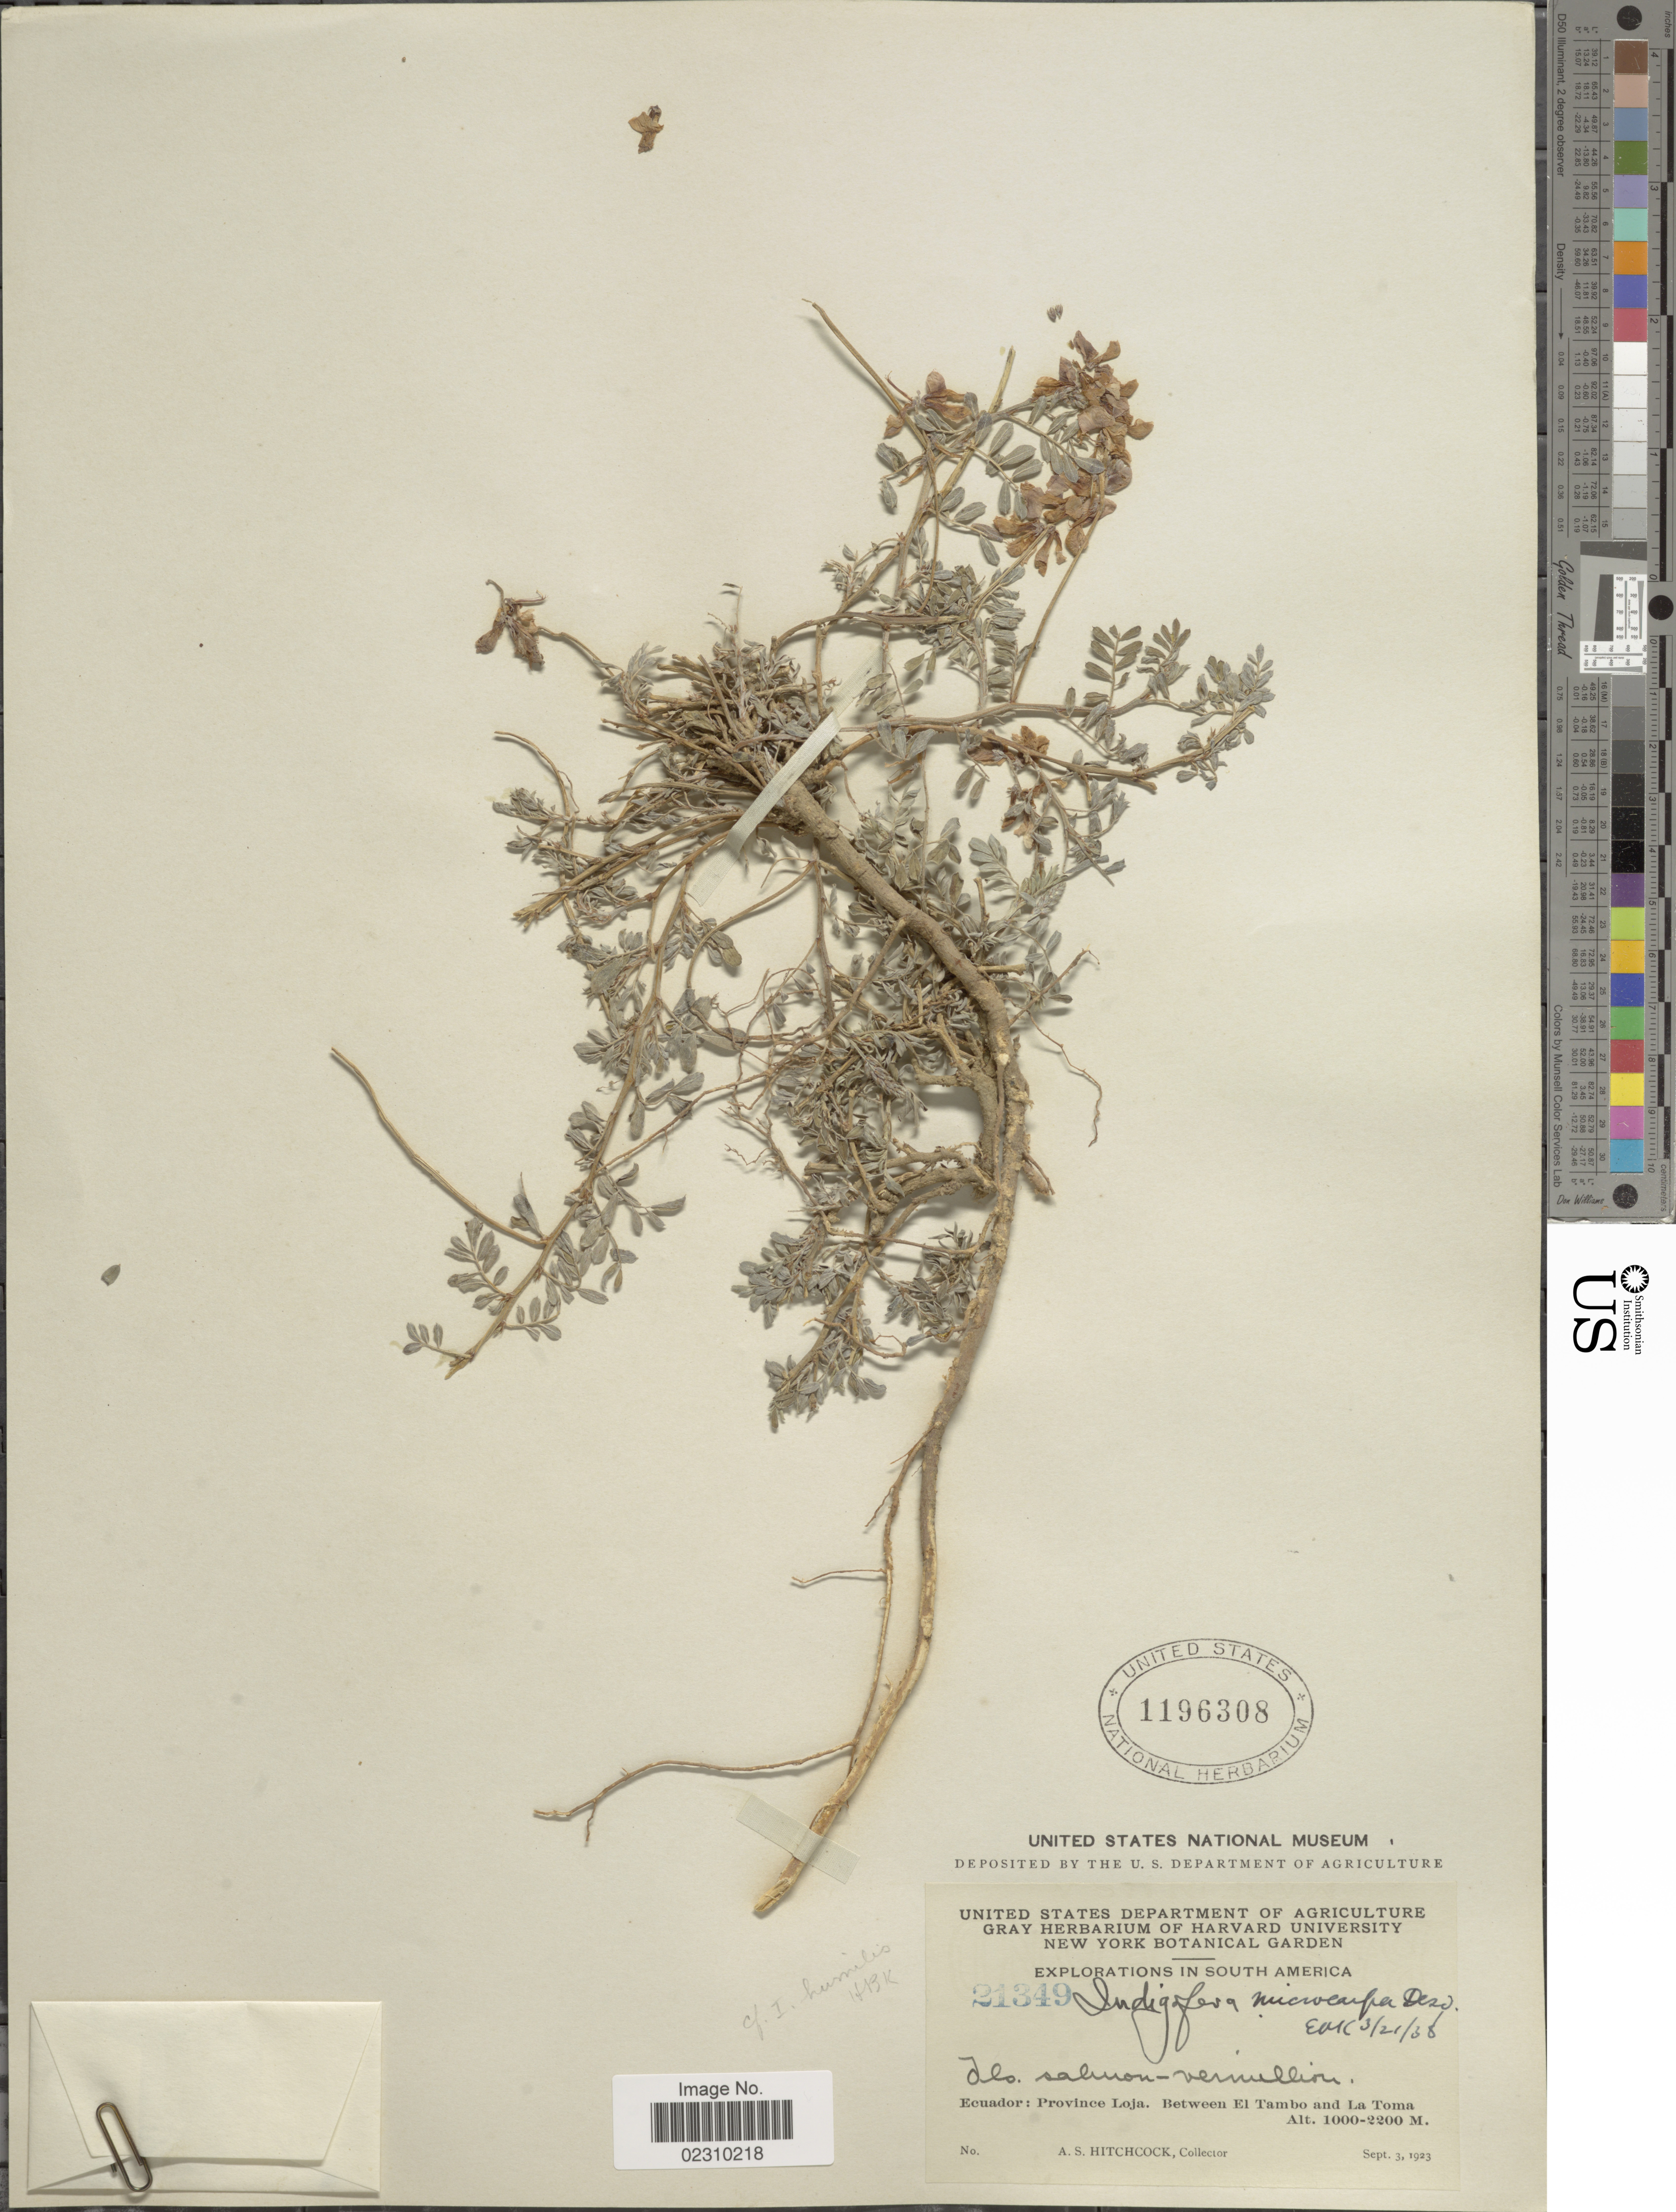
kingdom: Plantae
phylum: Tracheophyta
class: Magnoliopsida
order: Fabales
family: Fabaceae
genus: Indigofera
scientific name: Indigofera humilis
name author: Kunth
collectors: A. S. Hitchcock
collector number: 21349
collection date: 1923-09-03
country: Ecuador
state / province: Loja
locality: South America. Ecuador: Province Loja: Between El tambo and La Toma.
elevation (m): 1000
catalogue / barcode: US 1196308